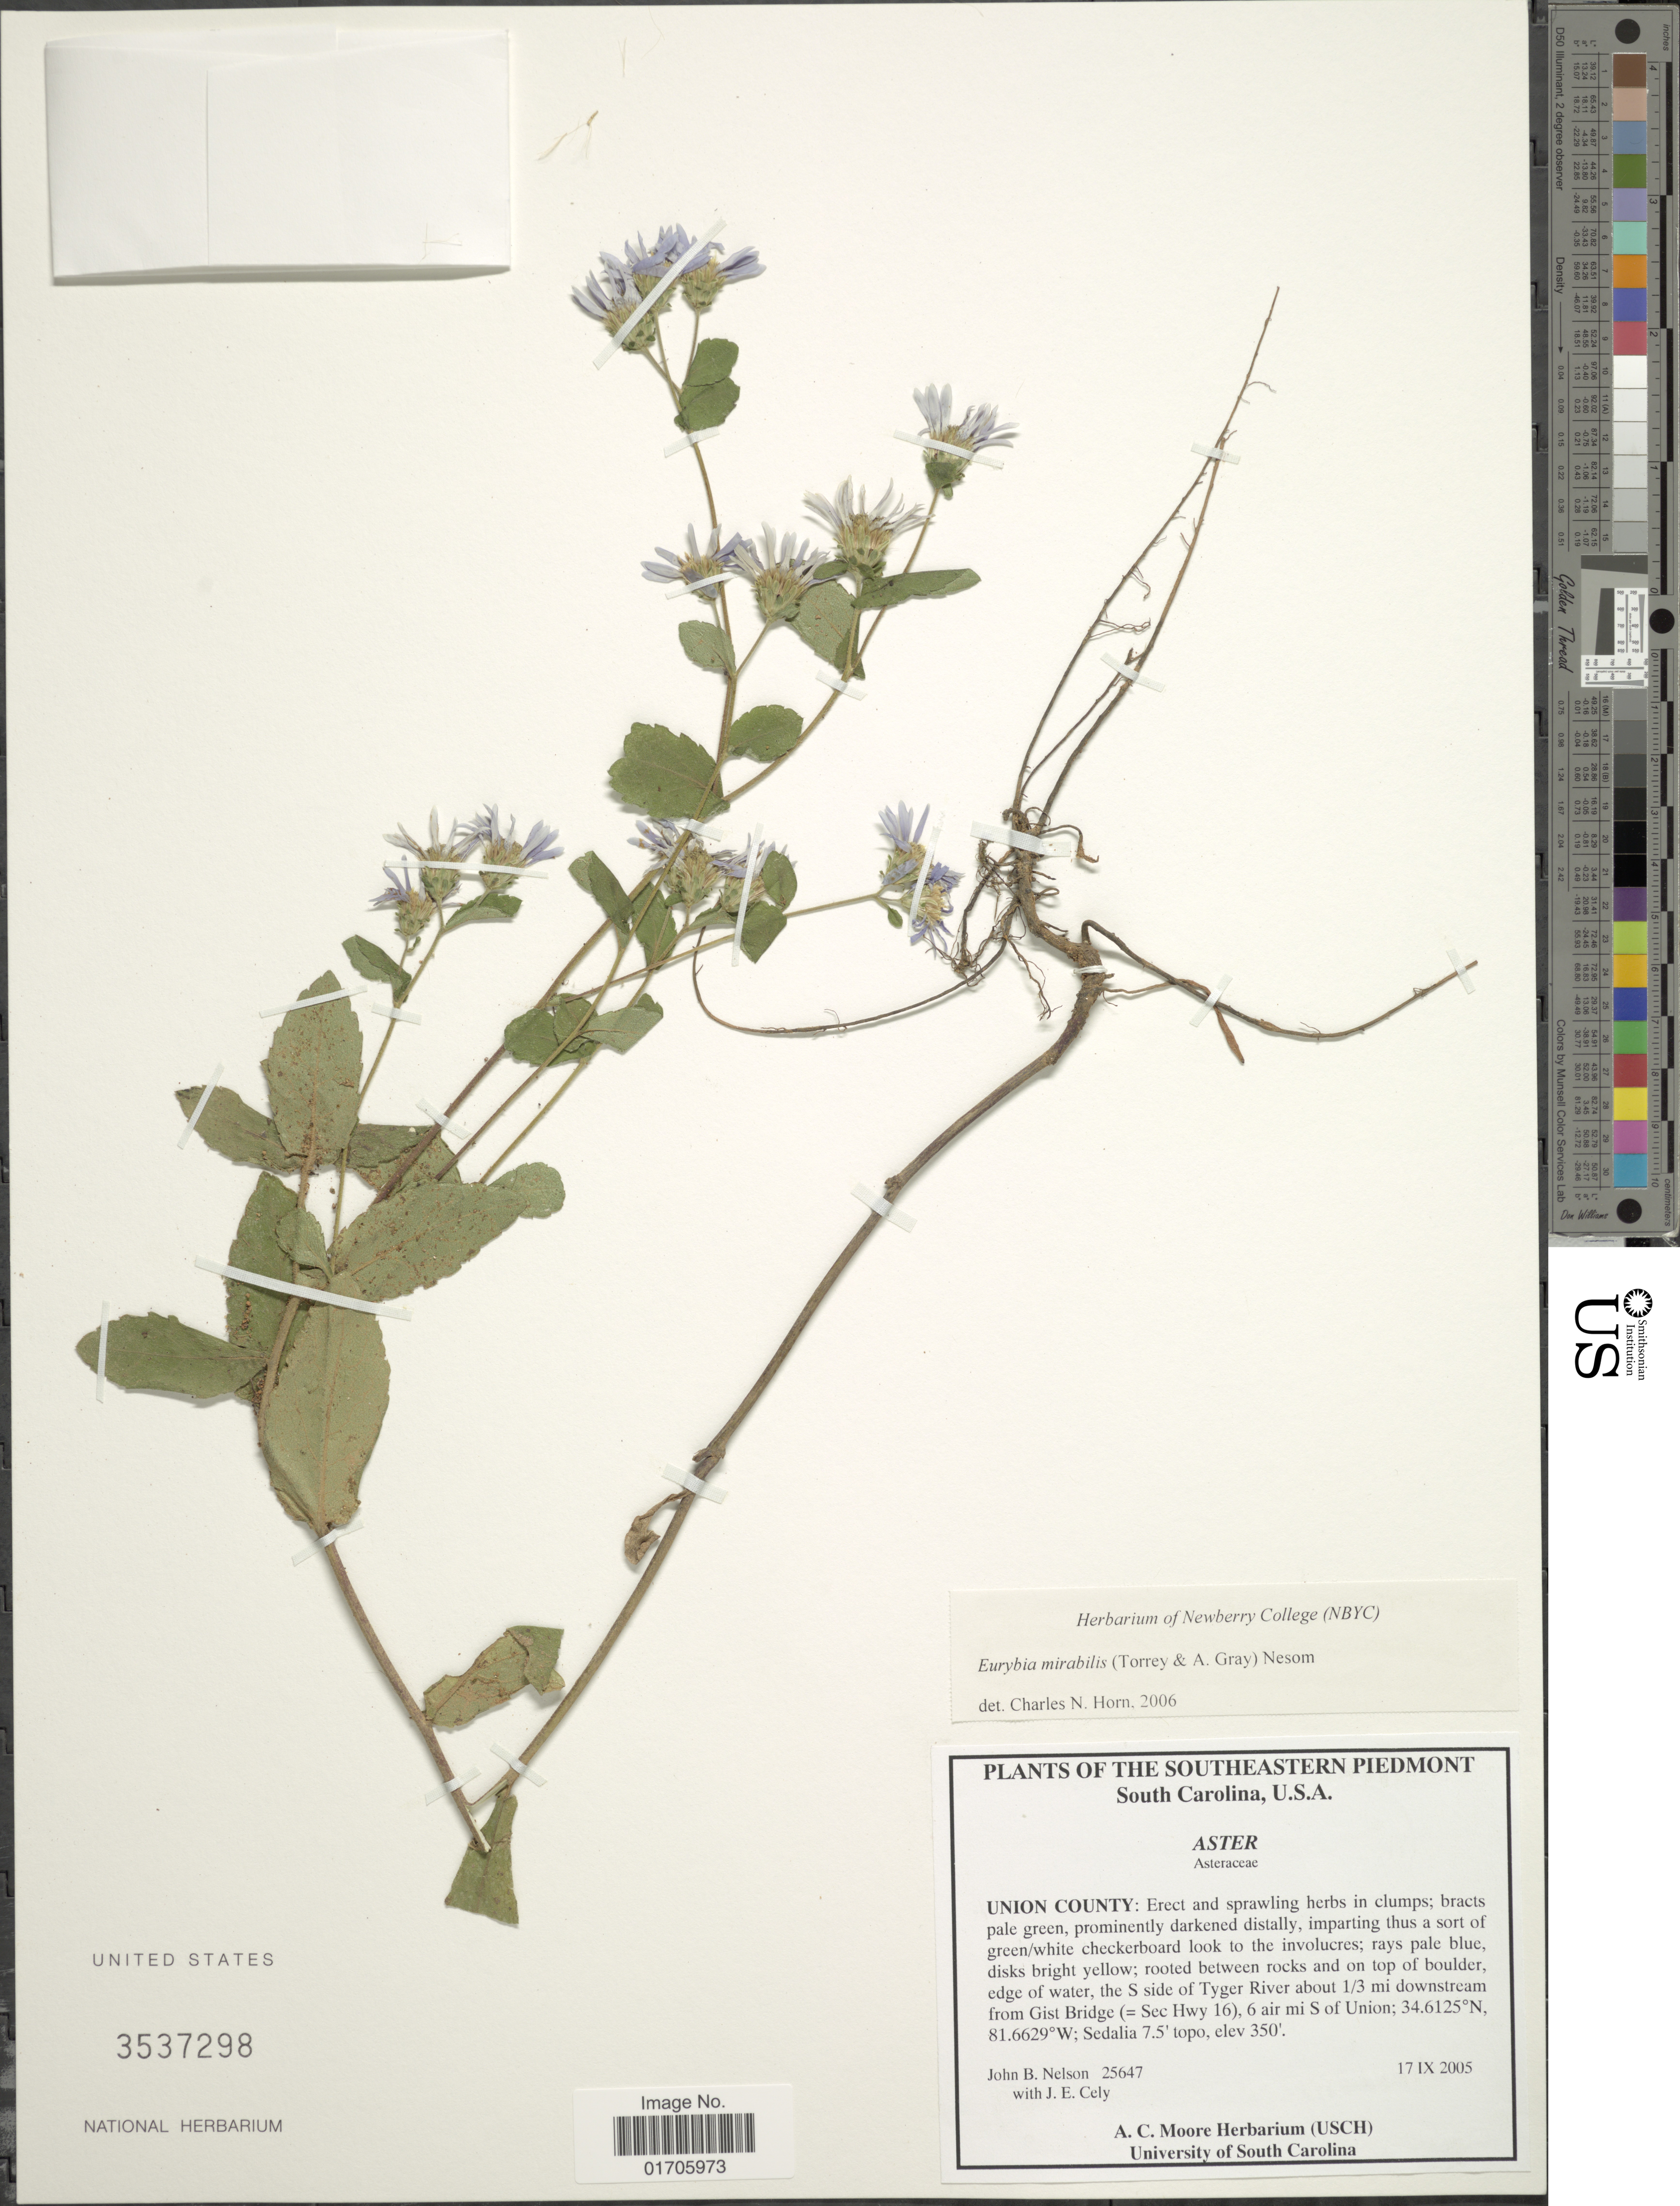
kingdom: Plantae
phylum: Tracheophyta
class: Magnoliopsida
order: Asterales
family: Asteraceae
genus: Eurybia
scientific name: Eurybia mirabilis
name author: (Torr. & A. Gray) G.L. Nesom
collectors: J. B. Nelson & J. Cely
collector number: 25647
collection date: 2005-09-17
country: United States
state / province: South Carolina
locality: Southeastern Piedmont. South Carolina, U.S.A. Union County: Erect and sprawling herbs in clumps. Rooted between rocks and on top of boulder, edge of water, the S side of Tyfer River about 1/3 mi downstream from Gist Bridgr (= Sec Hwy 16), 6 air mi S of Union.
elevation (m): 107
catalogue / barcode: US 3537298